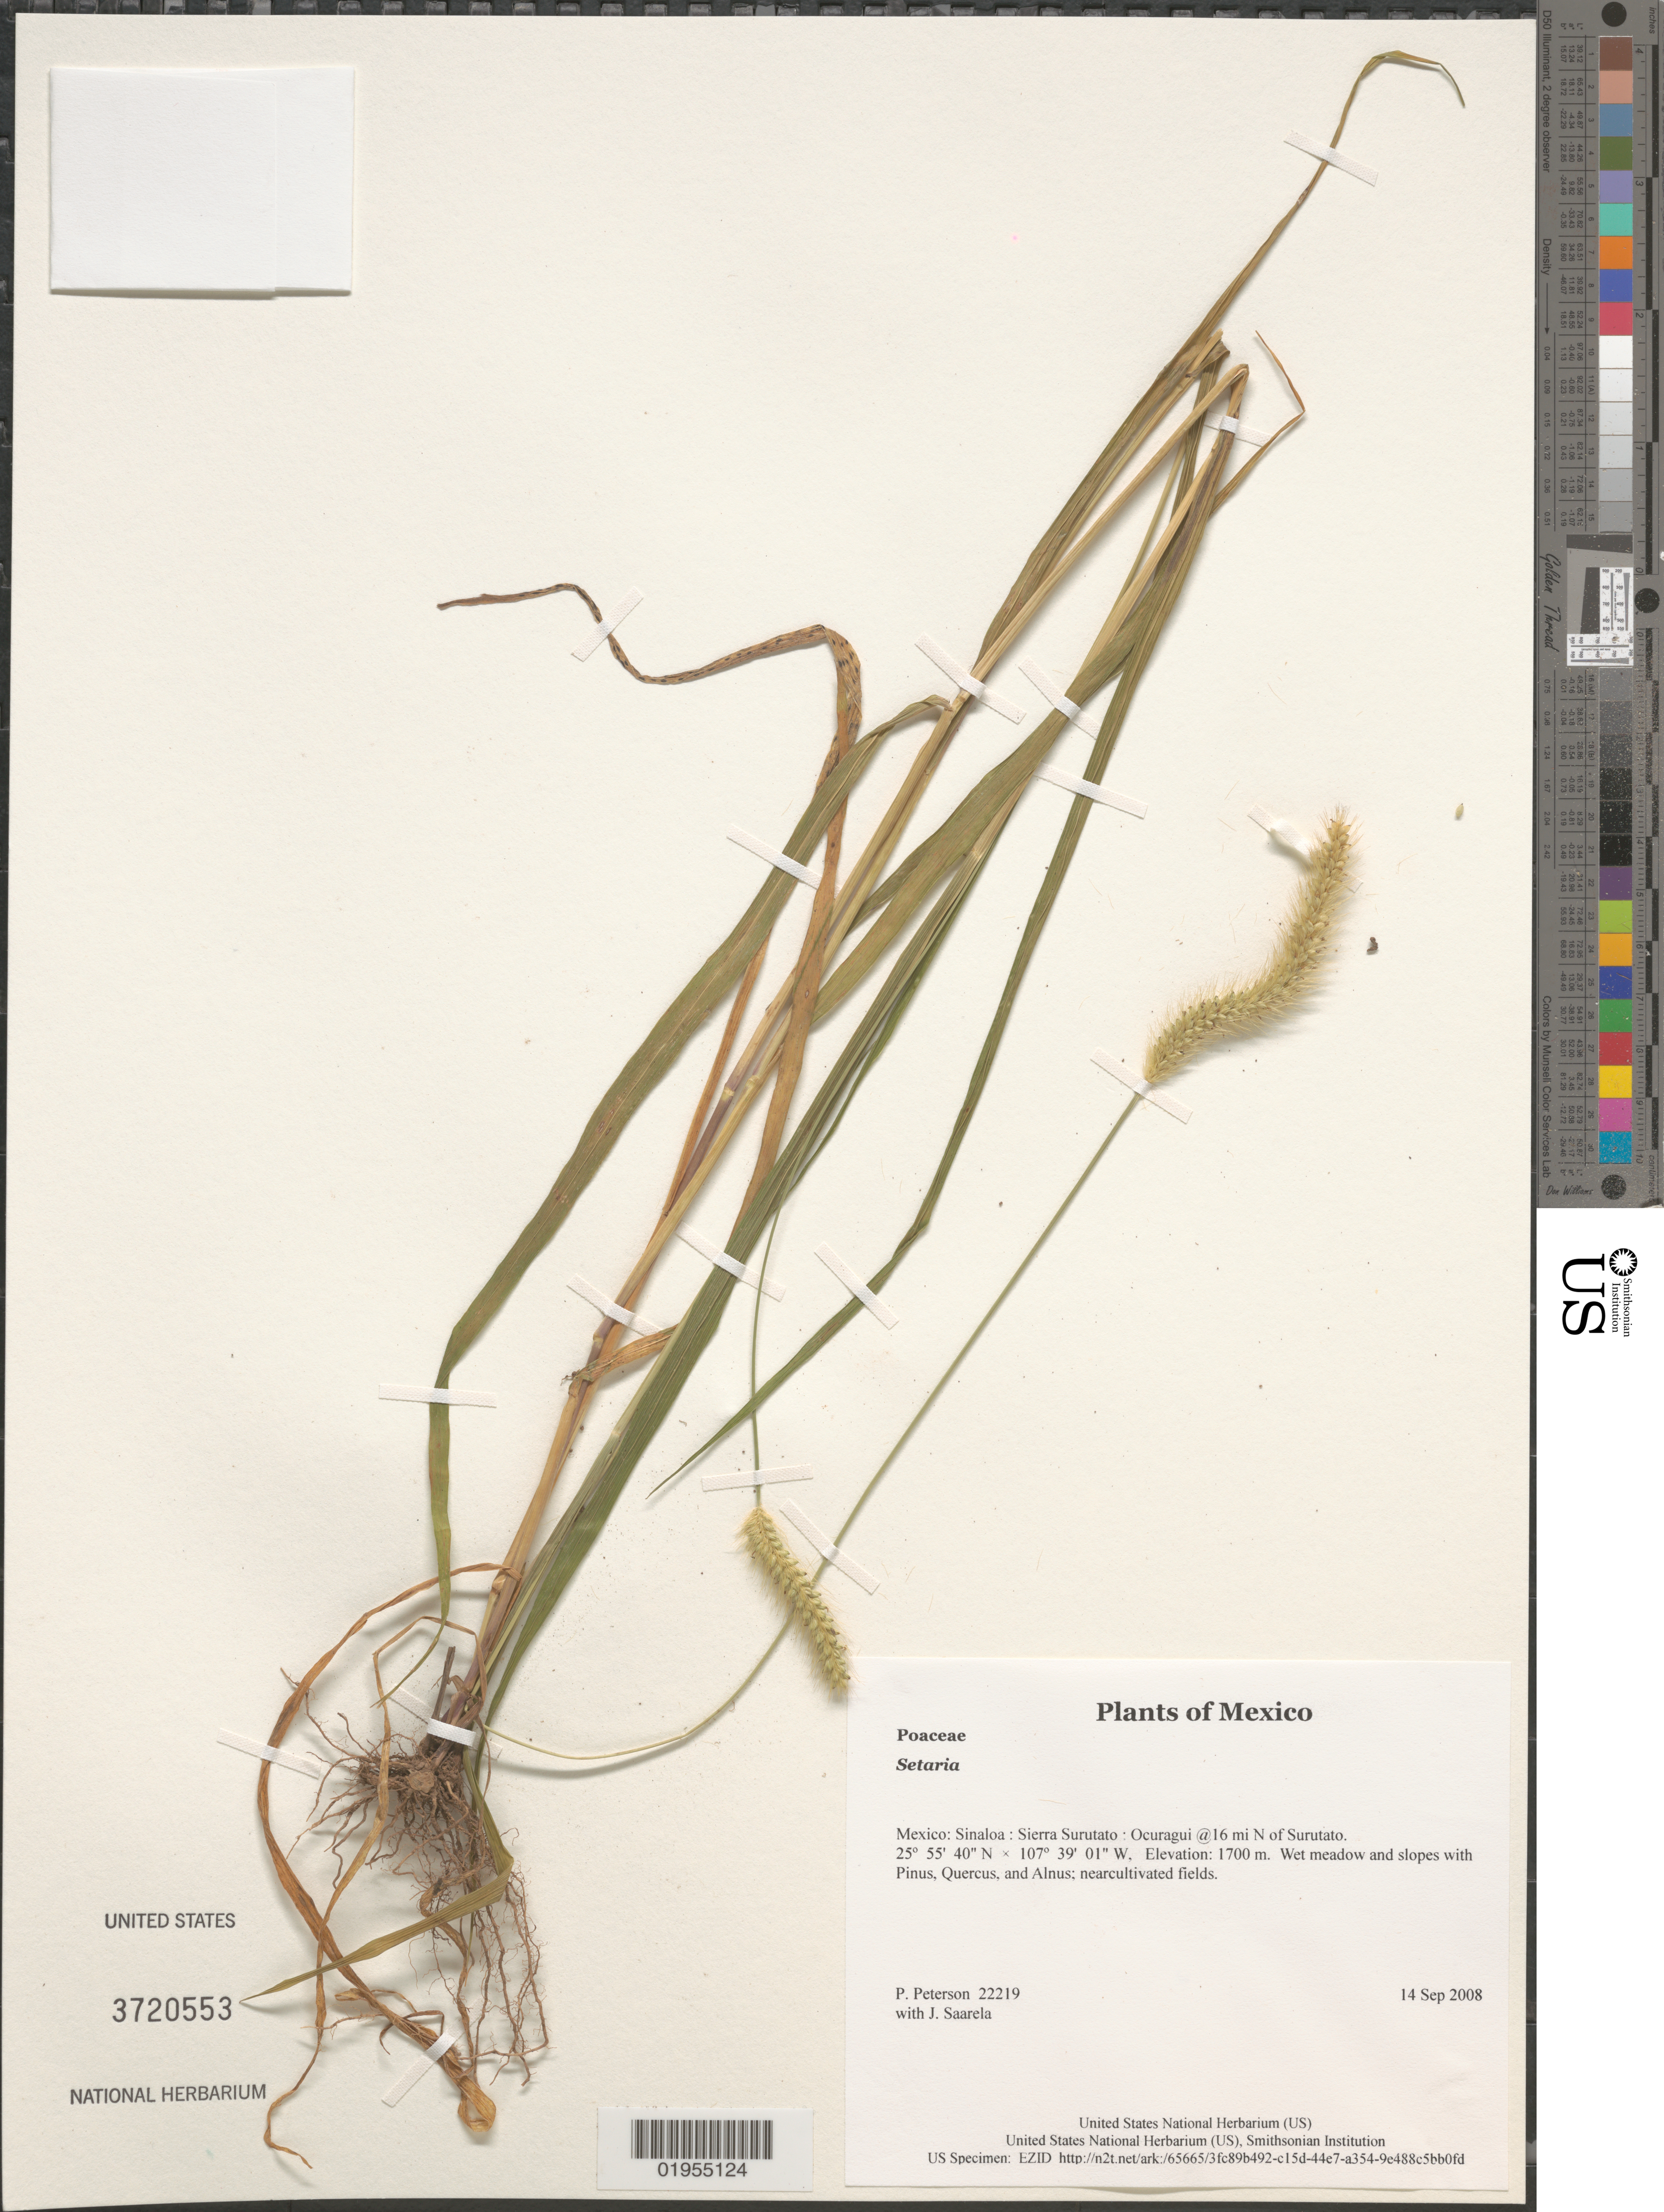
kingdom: Plantae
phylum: Tracheophyta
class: Liliopsida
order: Poales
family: Poaceae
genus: Setaria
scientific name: Setaria sp.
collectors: P. M. Peterson & J. Saarela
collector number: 22219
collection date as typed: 14 Sep 2008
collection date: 2008-09-14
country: Mexico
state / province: Sinaloa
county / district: Sierra Surutato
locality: Ocuragui @16 mi N of Surutato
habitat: Wet meadow and slopes with Pinus, Quercus, and Alnus; nearcultivated fields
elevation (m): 1700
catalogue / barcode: US 3720553